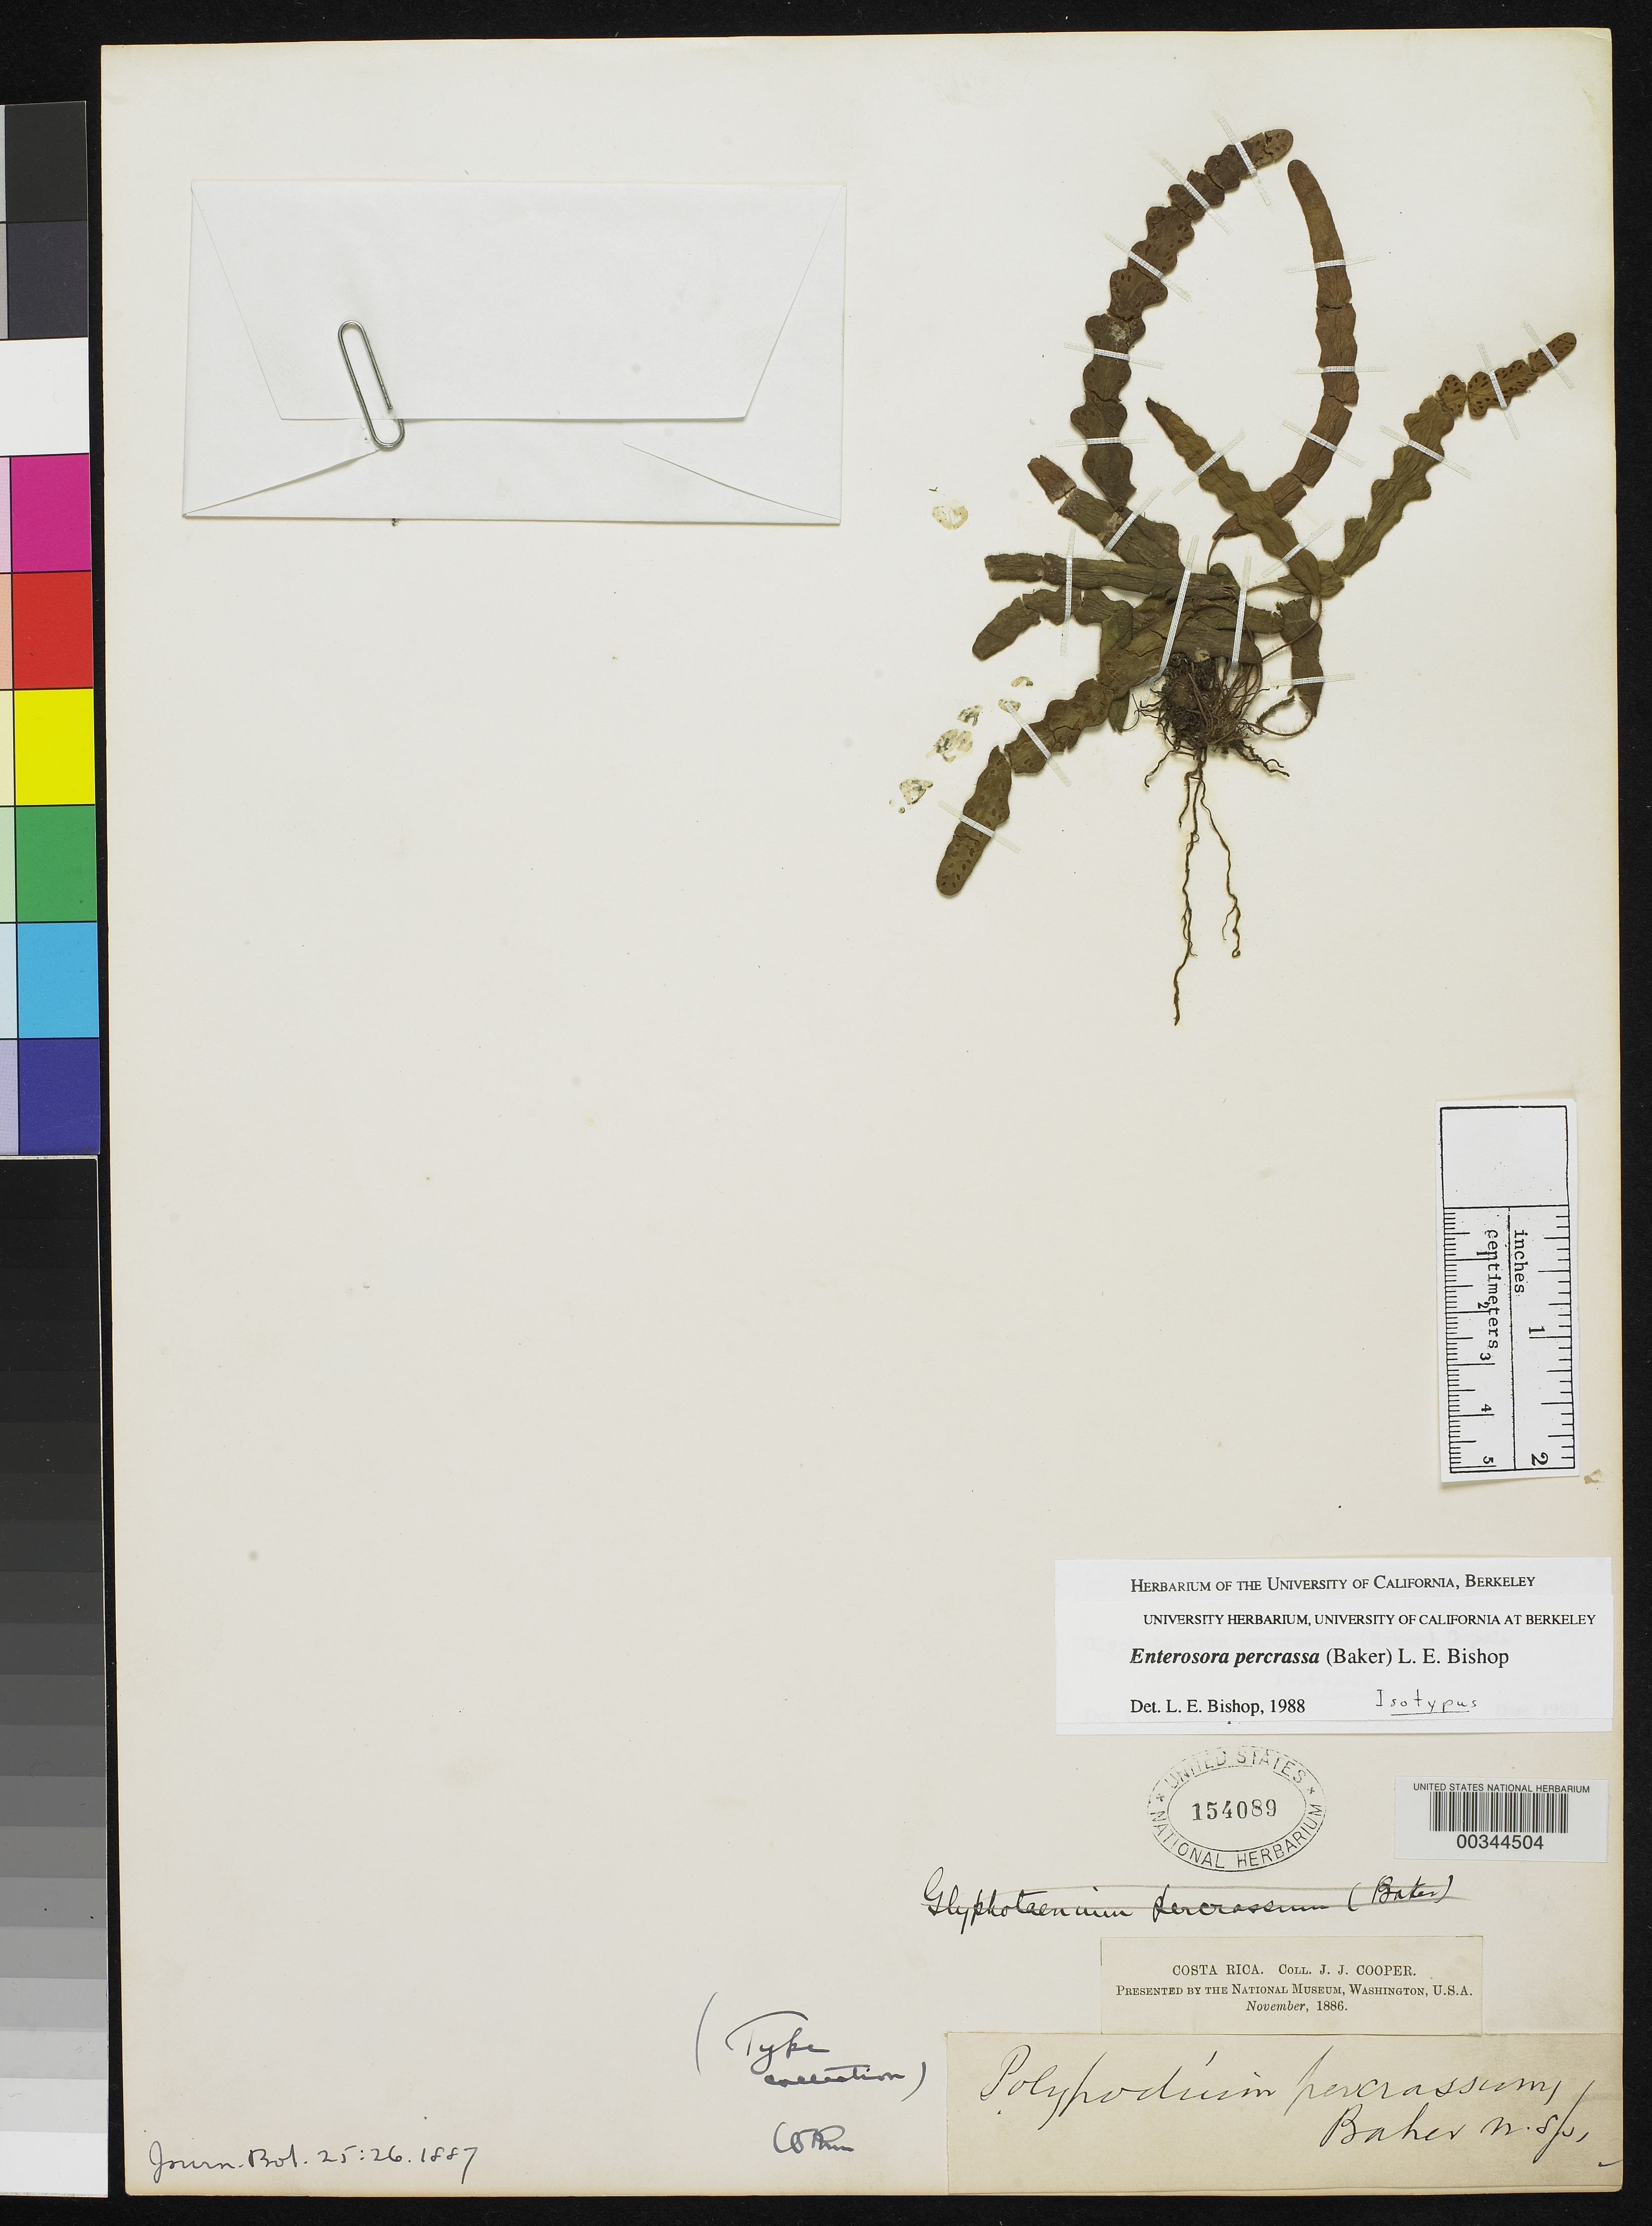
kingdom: Plantae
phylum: Tracheophyta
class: Polypodiopsida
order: Polypodiales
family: Polypodiaceae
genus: Polypodium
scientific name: Polypodium percrassum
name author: Baker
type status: Isotype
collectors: J. J. Cooper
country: Costa Rica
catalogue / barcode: US 154089